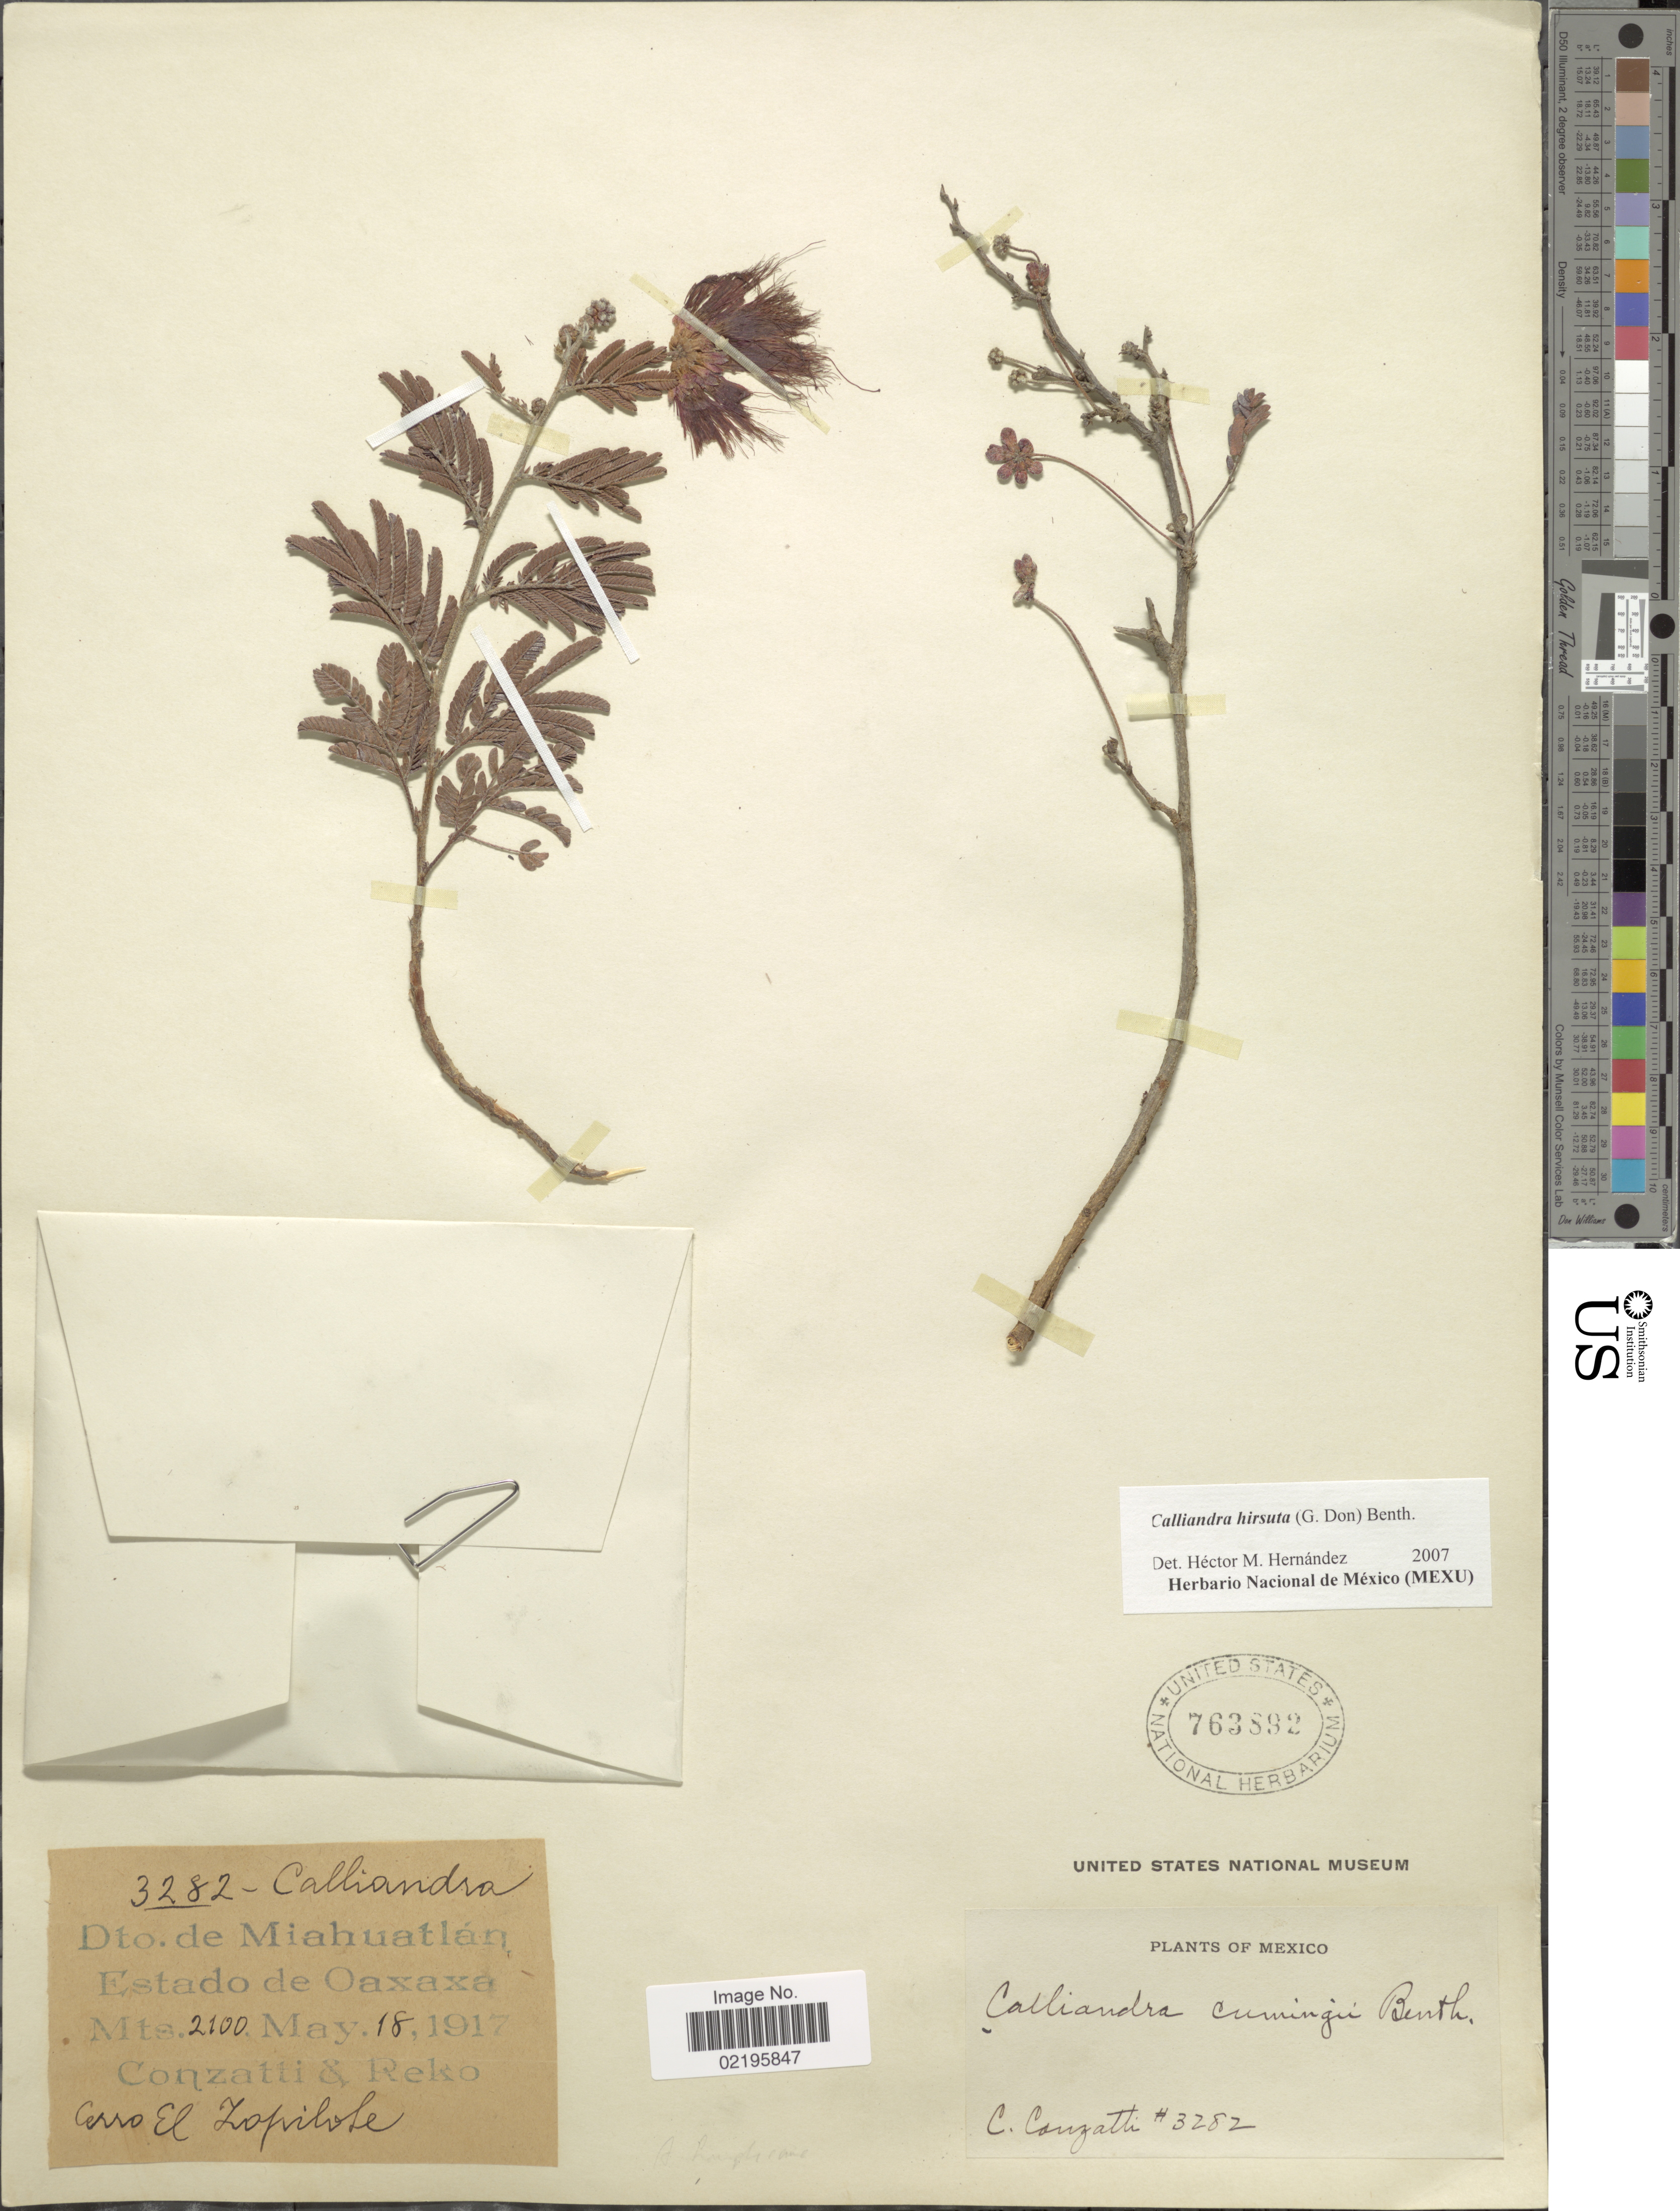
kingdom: Plantae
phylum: Tracheophyta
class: Magnoliopsida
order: Fabales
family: Fabaceae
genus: Calliandra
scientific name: Calliandra hirsuta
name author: Benth.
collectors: C. Conzatti & -. Reko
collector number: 3283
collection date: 1917-05-18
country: Mexico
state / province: Oaxaca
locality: Dto. de Miahuatlan, Cerro El Zopilote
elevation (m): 2100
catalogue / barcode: US 763892